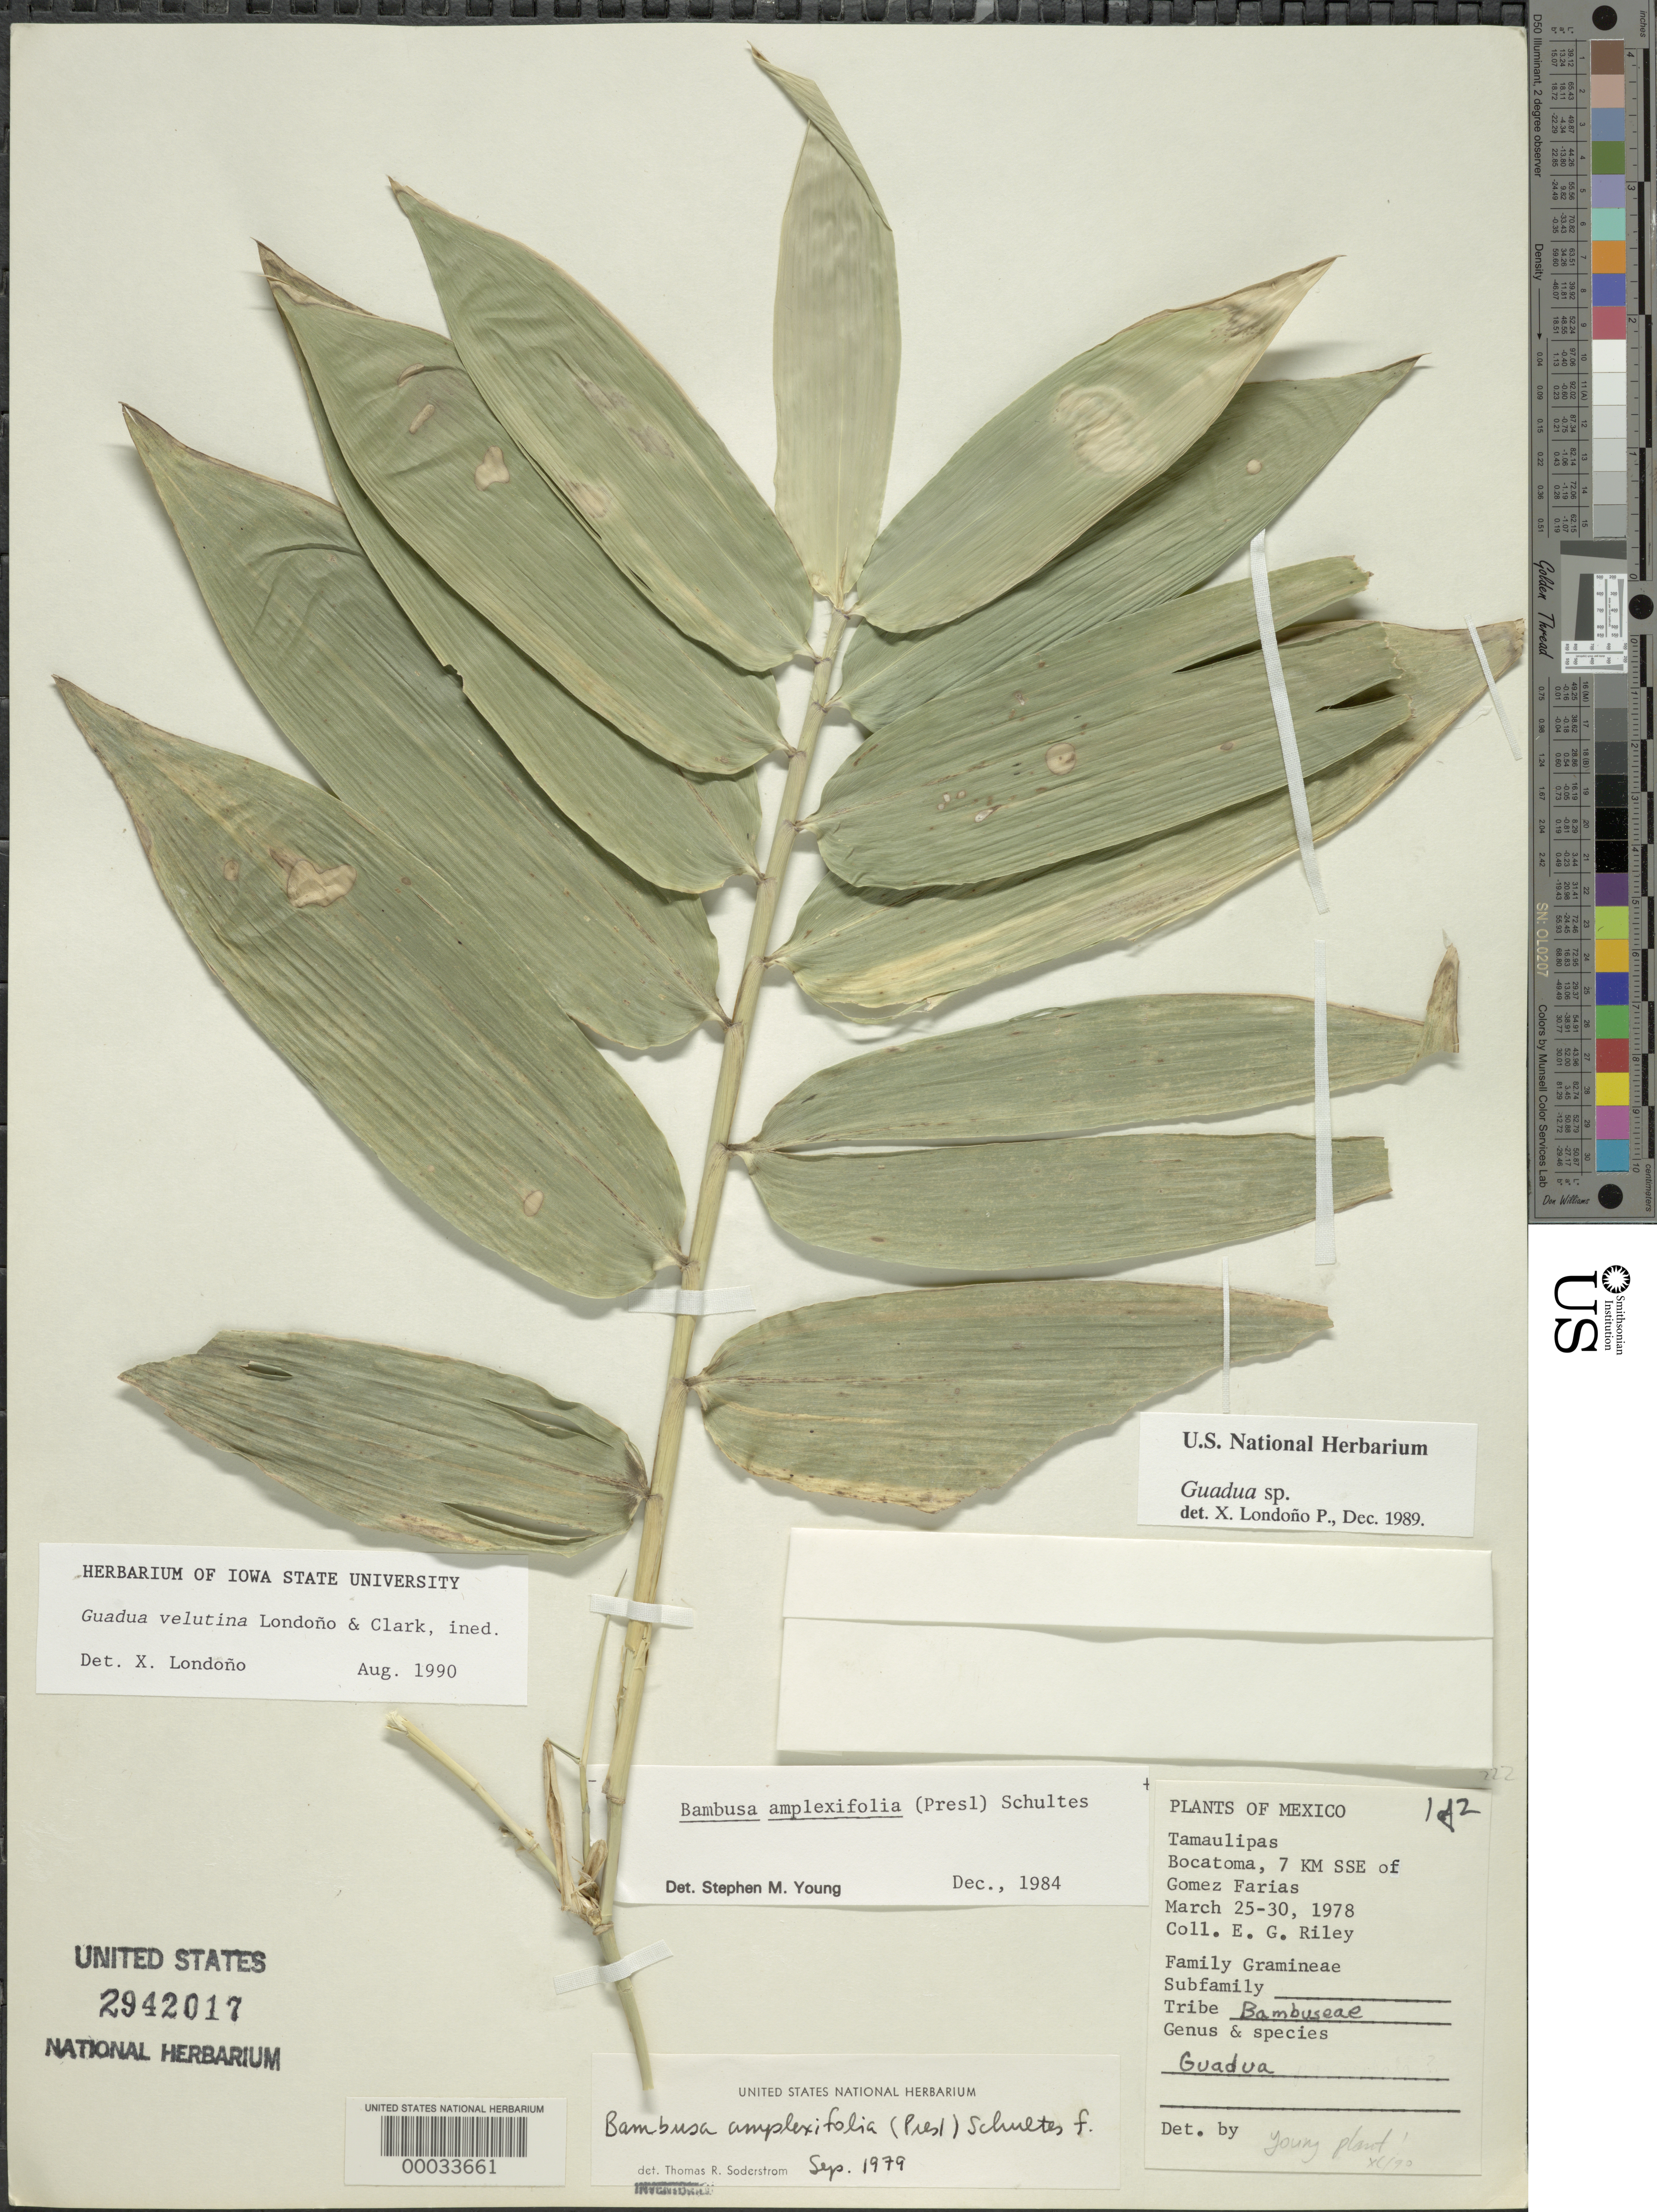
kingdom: Plantae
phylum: Tracheophyta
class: Liliopsida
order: Poales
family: Poaceae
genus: Guadua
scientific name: Guadua velutina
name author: Londoño & L.G. Clark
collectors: E. G. Riley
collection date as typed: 25 Mar 1978 to 30 Mar 1978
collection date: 1978-03-25/1978-03-30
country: Mexico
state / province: Tamaulipas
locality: Bocatoma 7 km SSE of Gomez Farias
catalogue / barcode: US 2942017